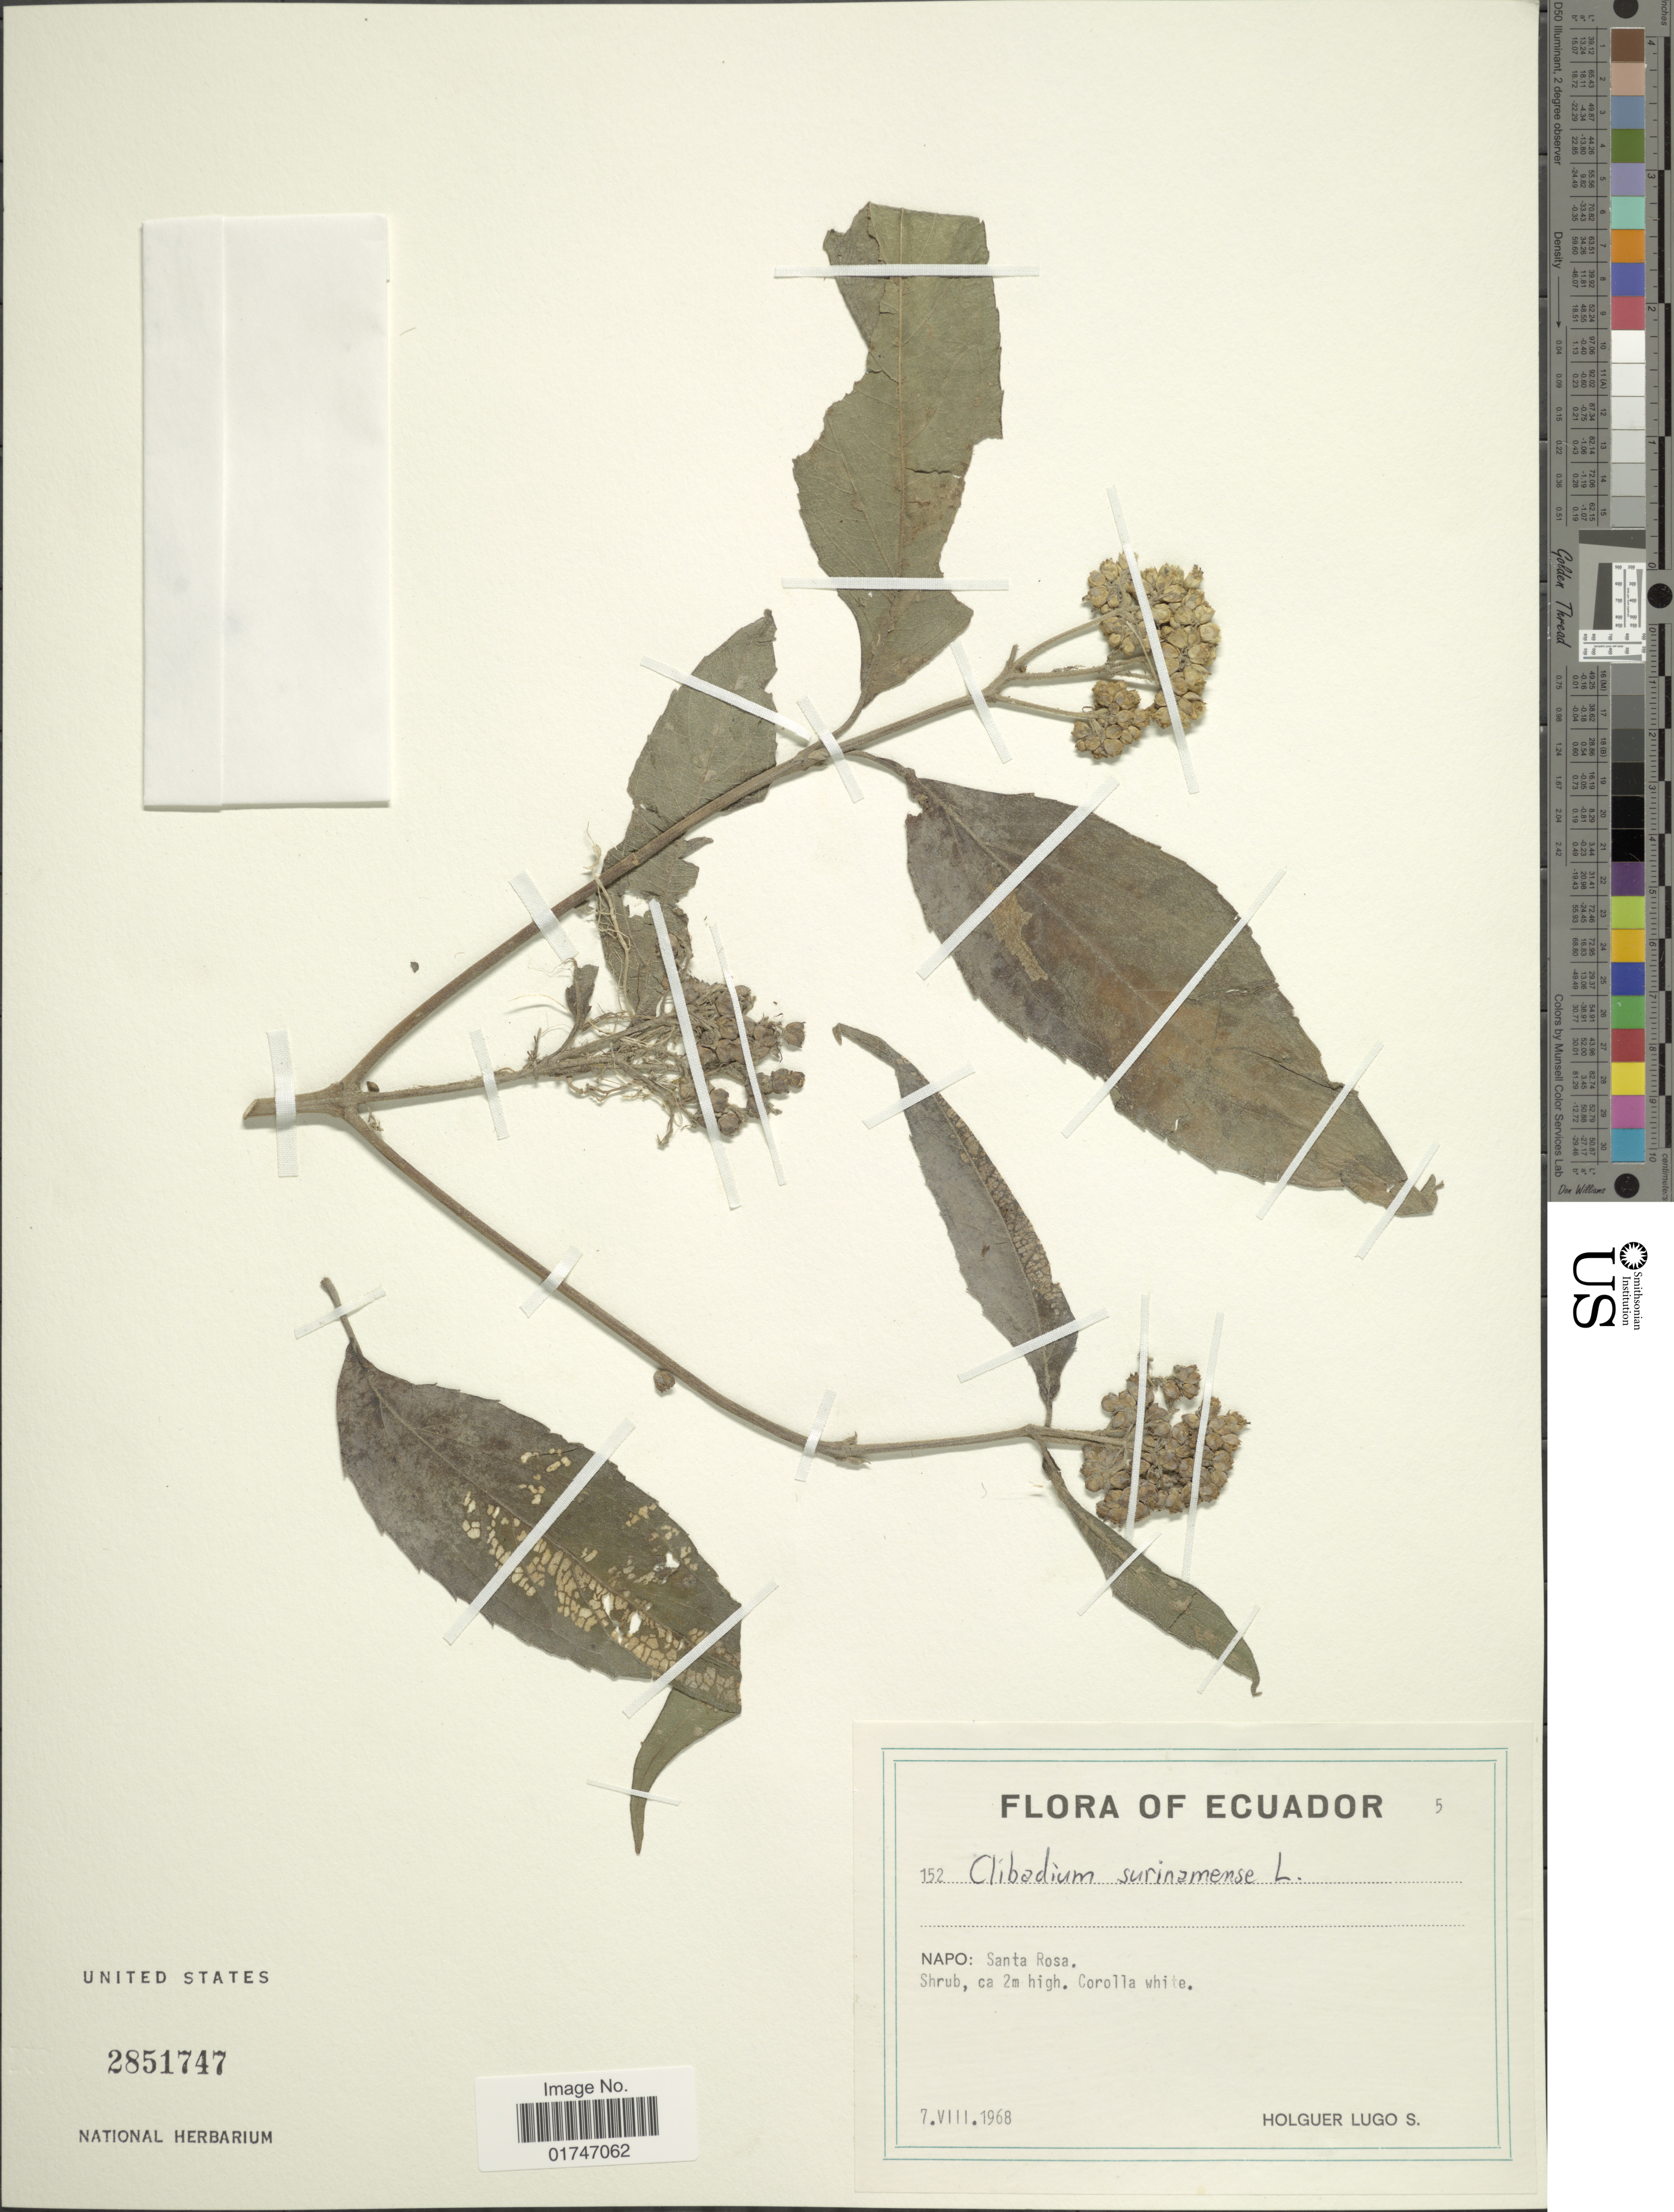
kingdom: Plantae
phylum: Tracheophyta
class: Magnoliopsida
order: Asterales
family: Asteraceae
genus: Clibadium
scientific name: Clibadium surinamense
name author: L.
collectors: H. Lugo S.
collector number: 152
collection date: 1968-08-07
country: Ecuador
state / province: Napo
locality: Napo: Santa Rosa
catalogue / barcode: US 2851747